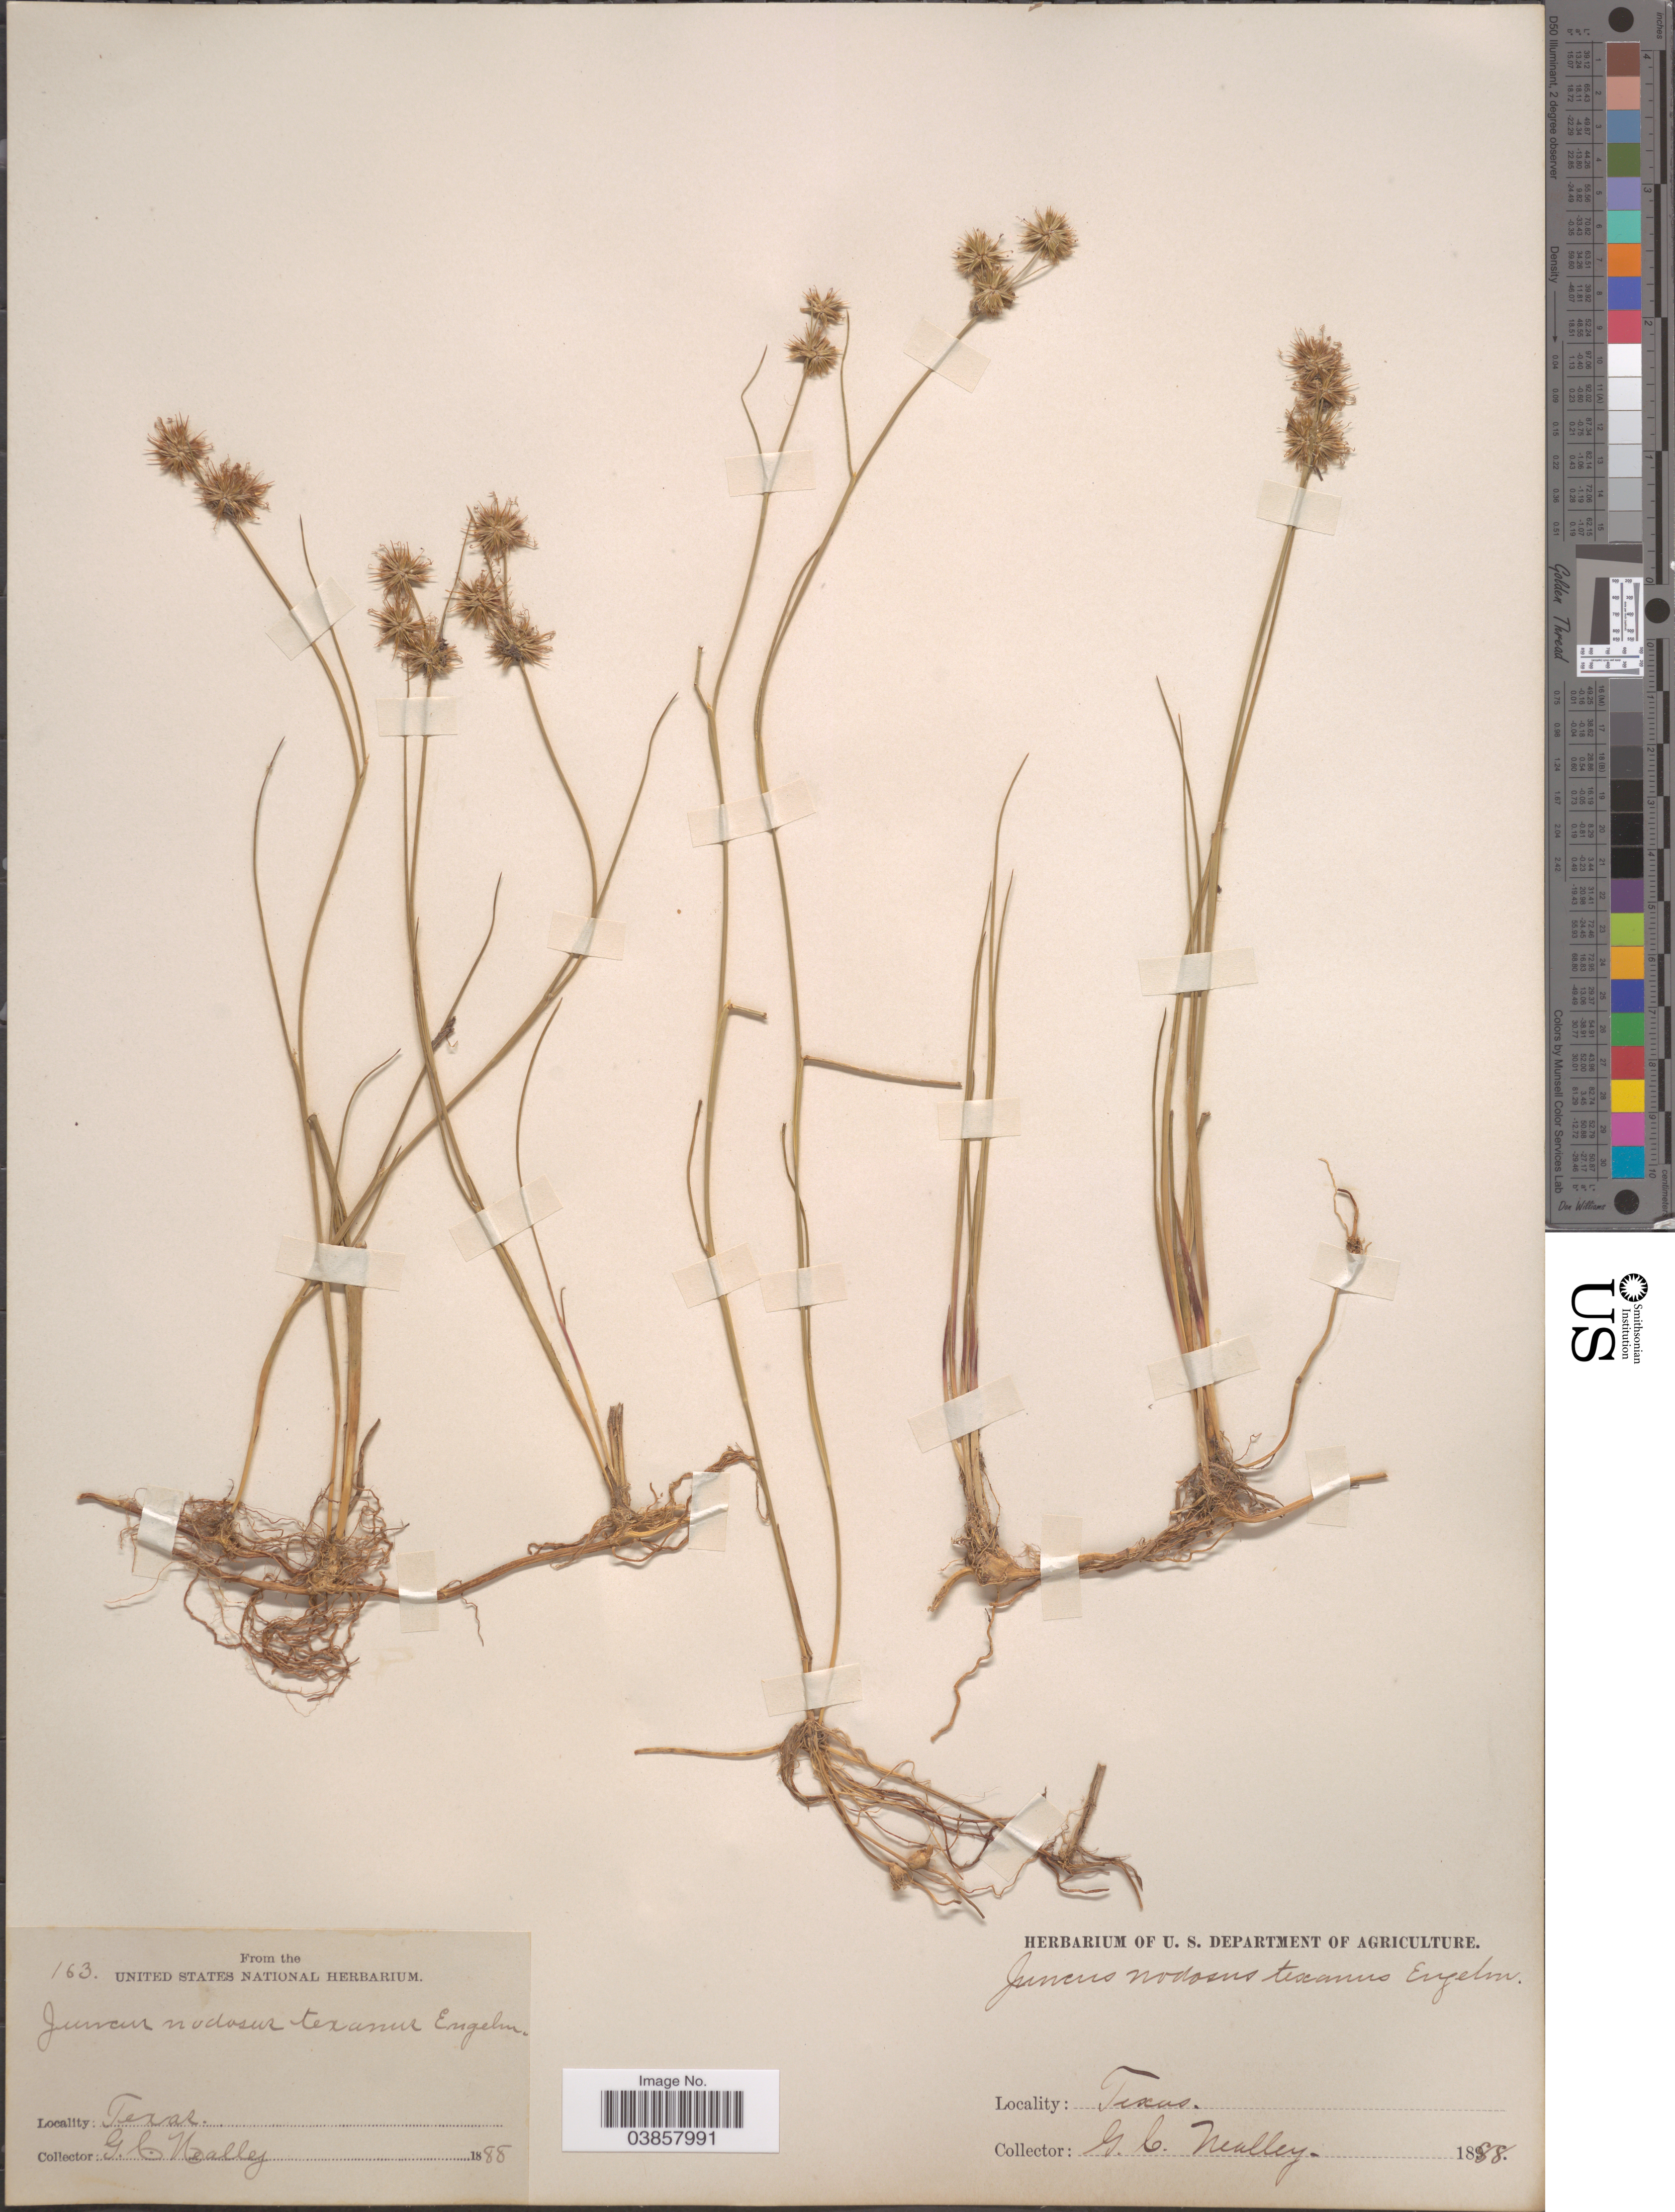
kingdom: Plantae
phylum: Tracheophyta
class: Liliopsida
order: Poales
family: Juncaceae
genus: Juncus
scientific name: Juncus texanus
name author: (Engelm.) Coville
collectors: G. Neally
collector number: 163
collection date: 1888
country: United States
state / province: Texas